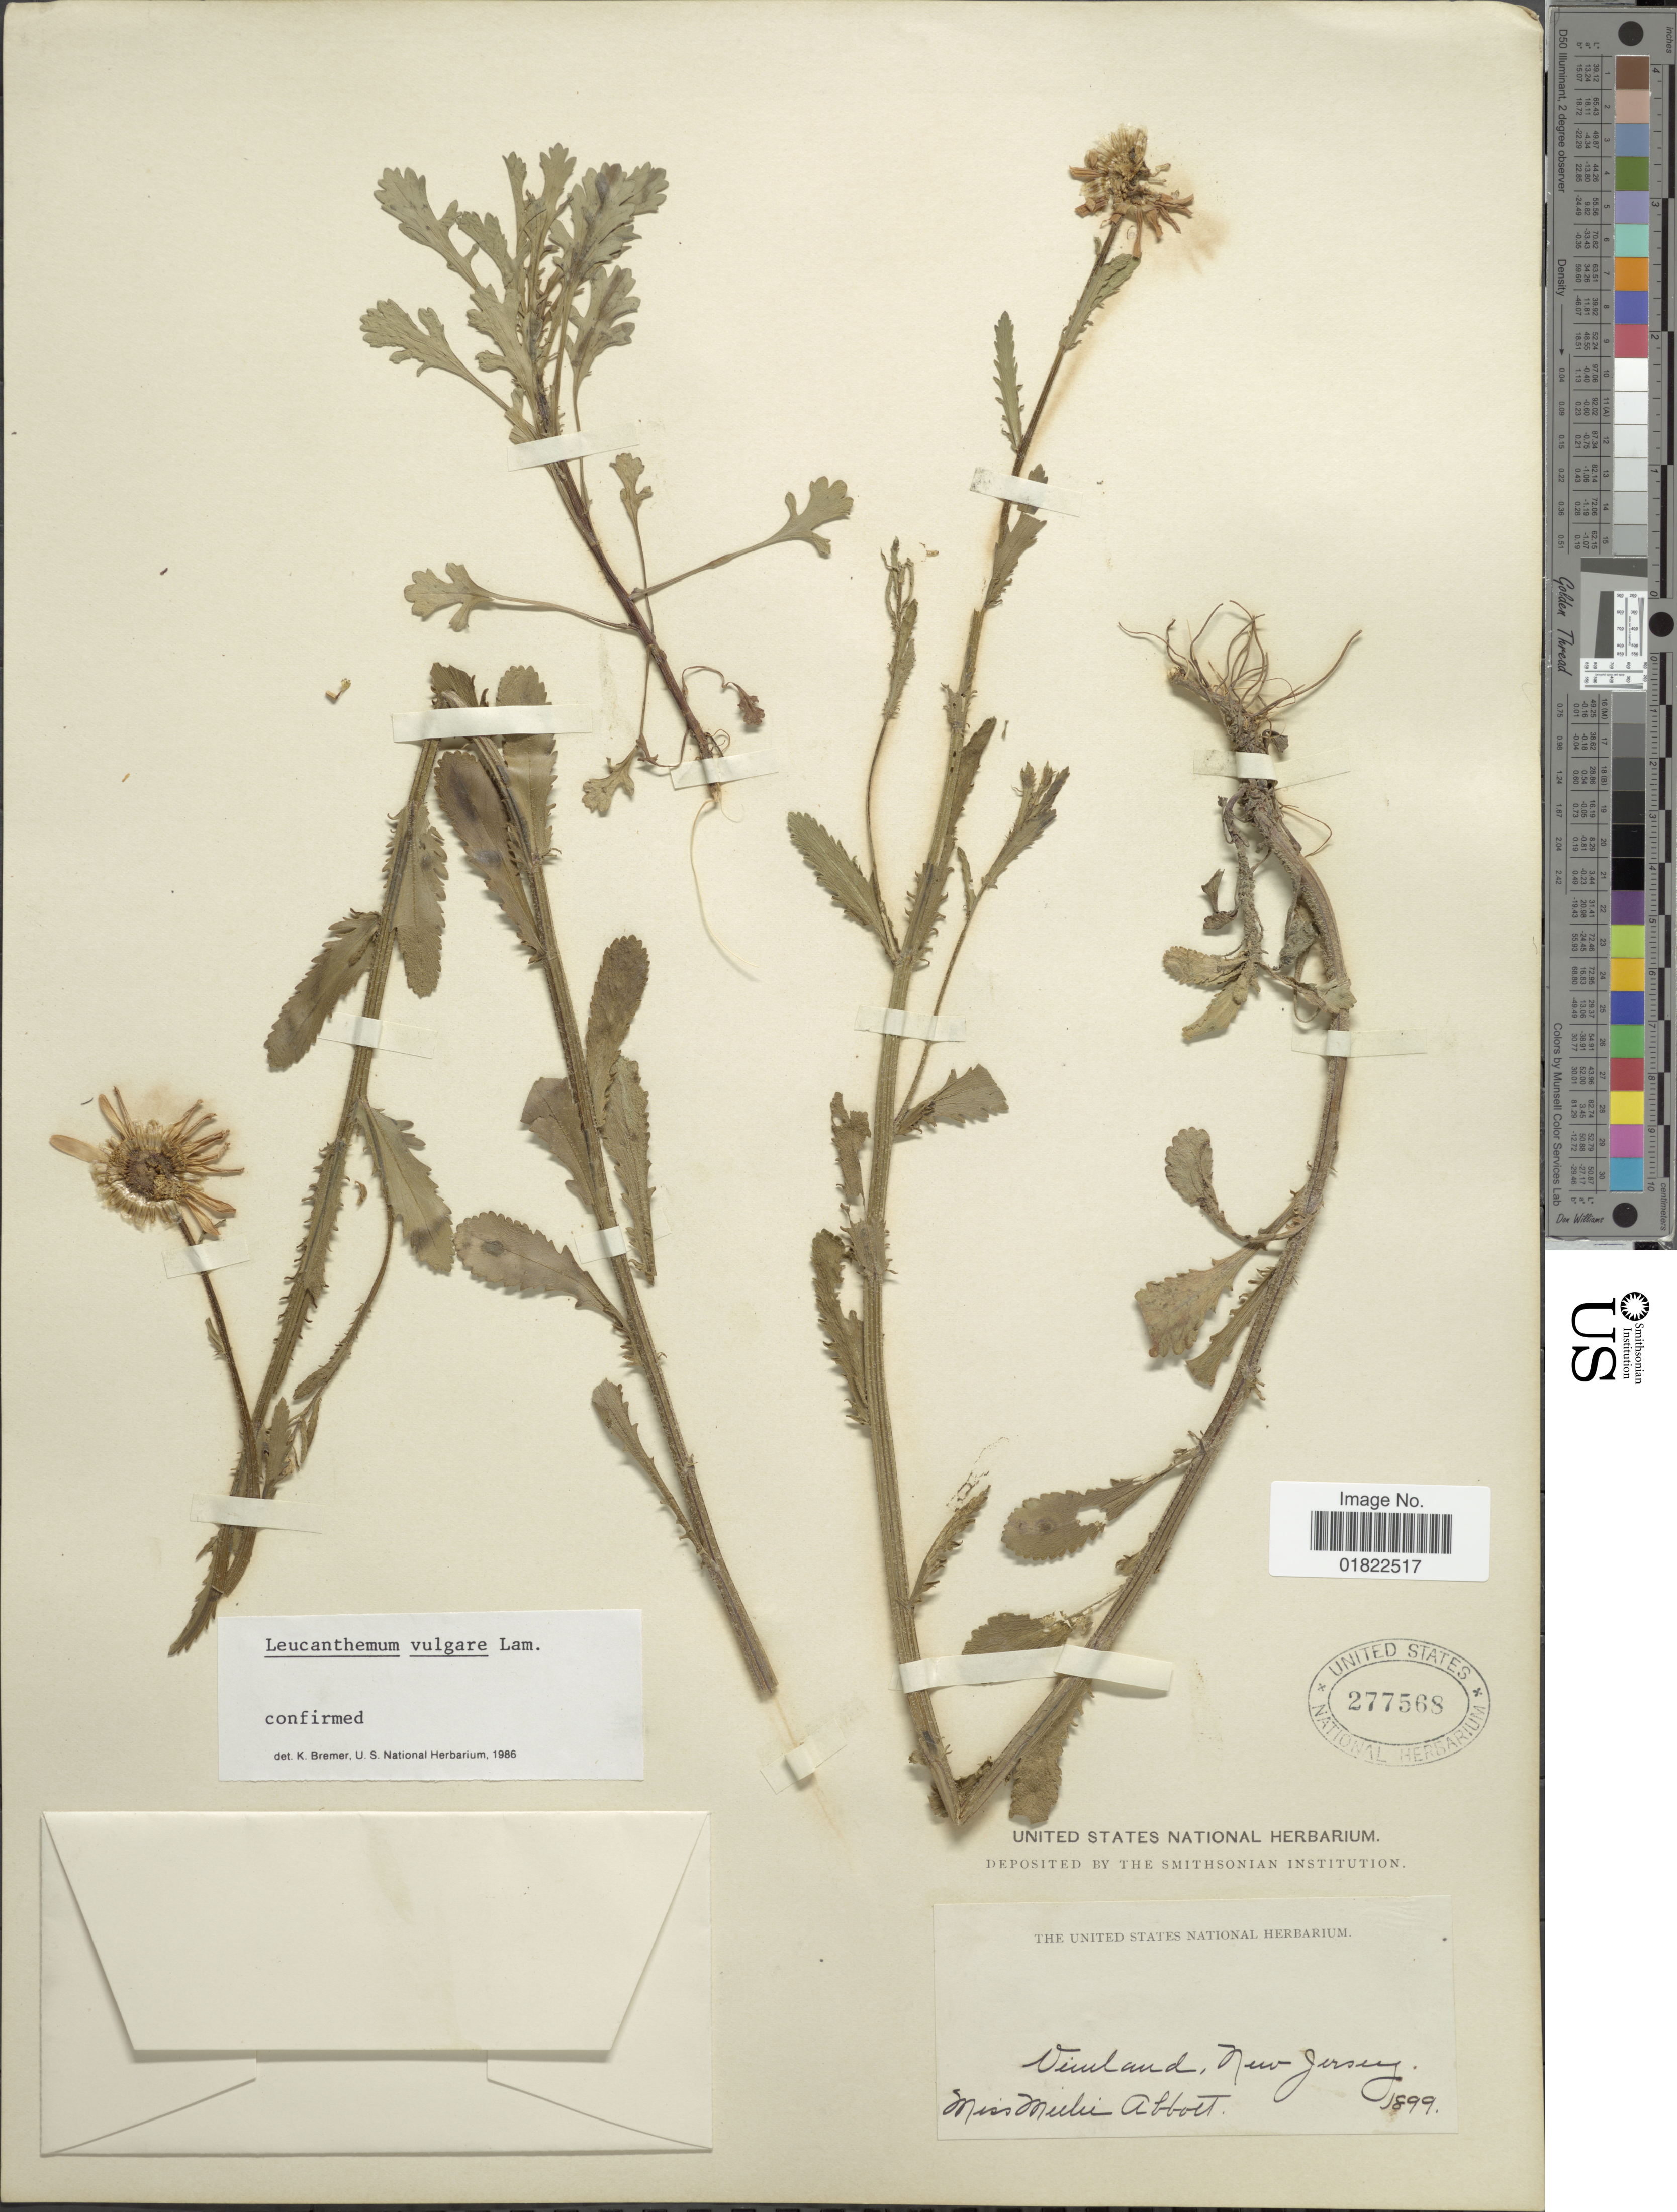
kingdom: Plantae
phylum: Tracheophyta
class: Magnoliopsida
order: Asterales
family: Asteraceae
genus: Leucanthemum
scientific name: Leucanthemum vulgare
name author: Lam.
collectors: M. Abbott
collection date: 1899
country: United States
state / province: New Jersey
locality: Vimland.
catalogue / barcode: US 277568